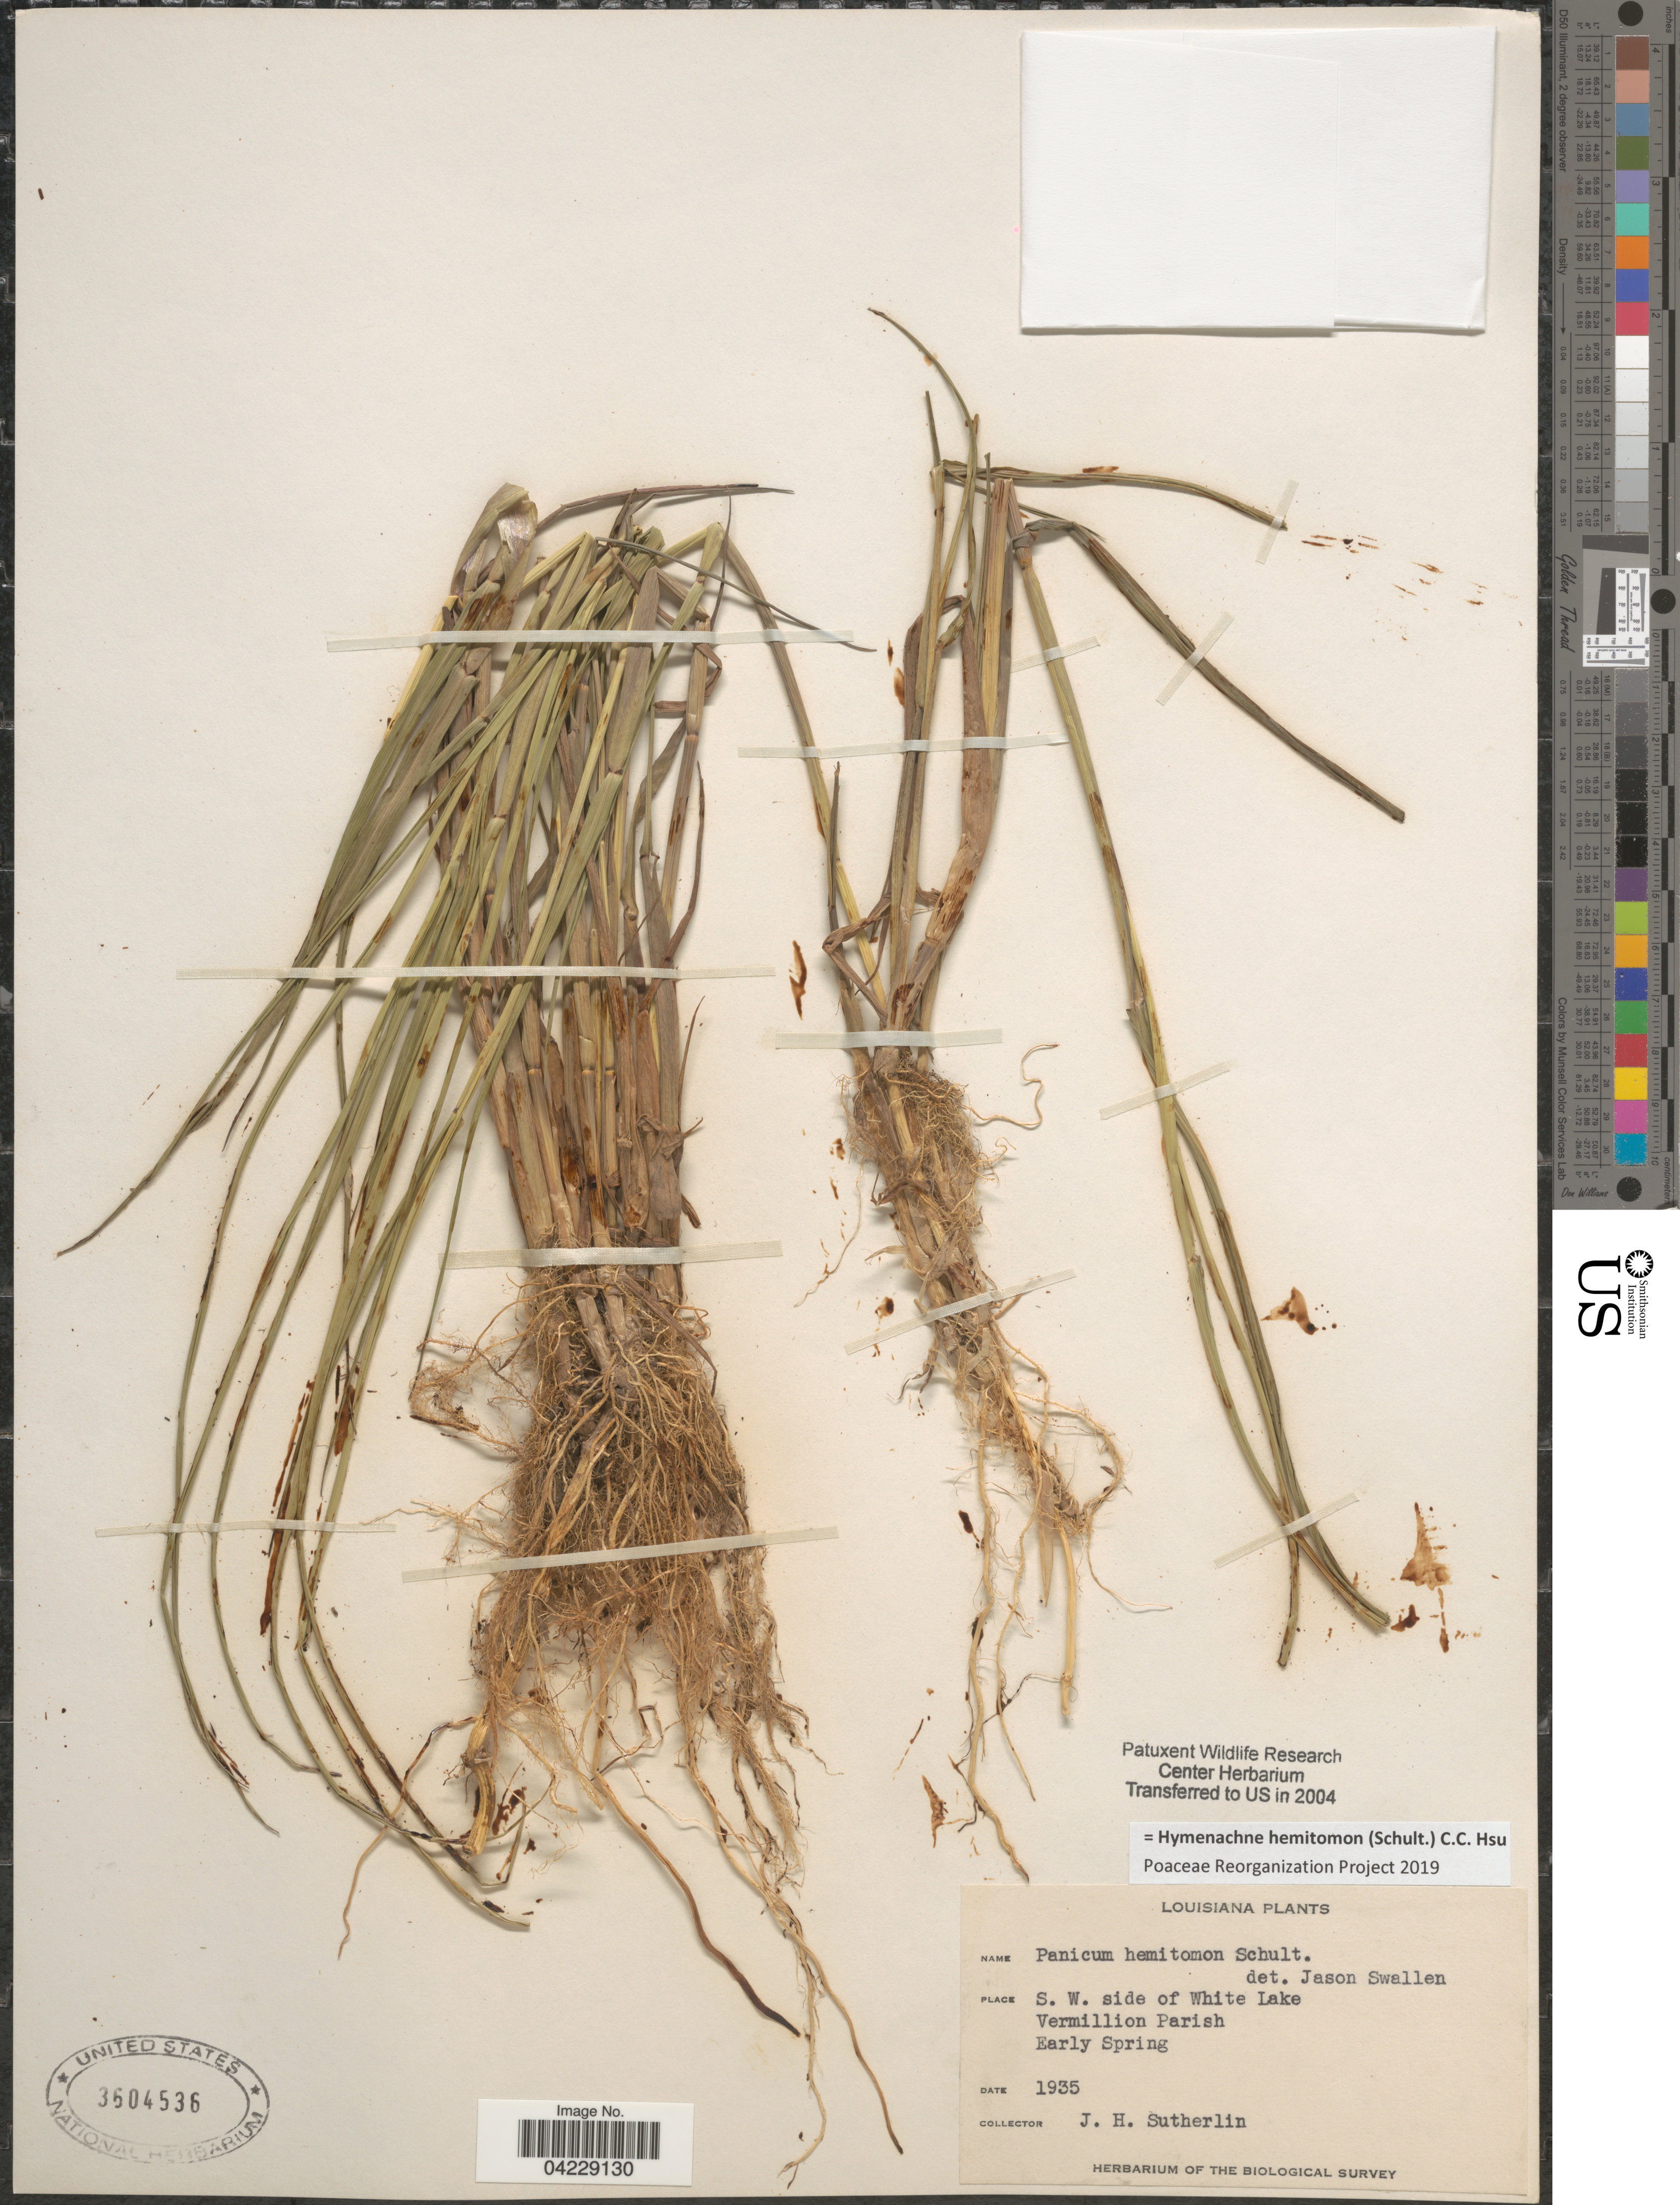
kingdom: Plantae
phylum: Tracheophyta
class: Liliopsida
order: Poales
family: Poaceae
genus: Hymenachne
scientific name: Hymenachne hemitomon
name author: (Schult.) C. C. Hsu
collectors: J. Sutherlin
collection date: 1935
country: United States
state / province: Louisiana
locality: S. W. side of White Lake. Vermillion Parish. Early Spring. The Biological Survey.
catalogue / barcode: US 3604536